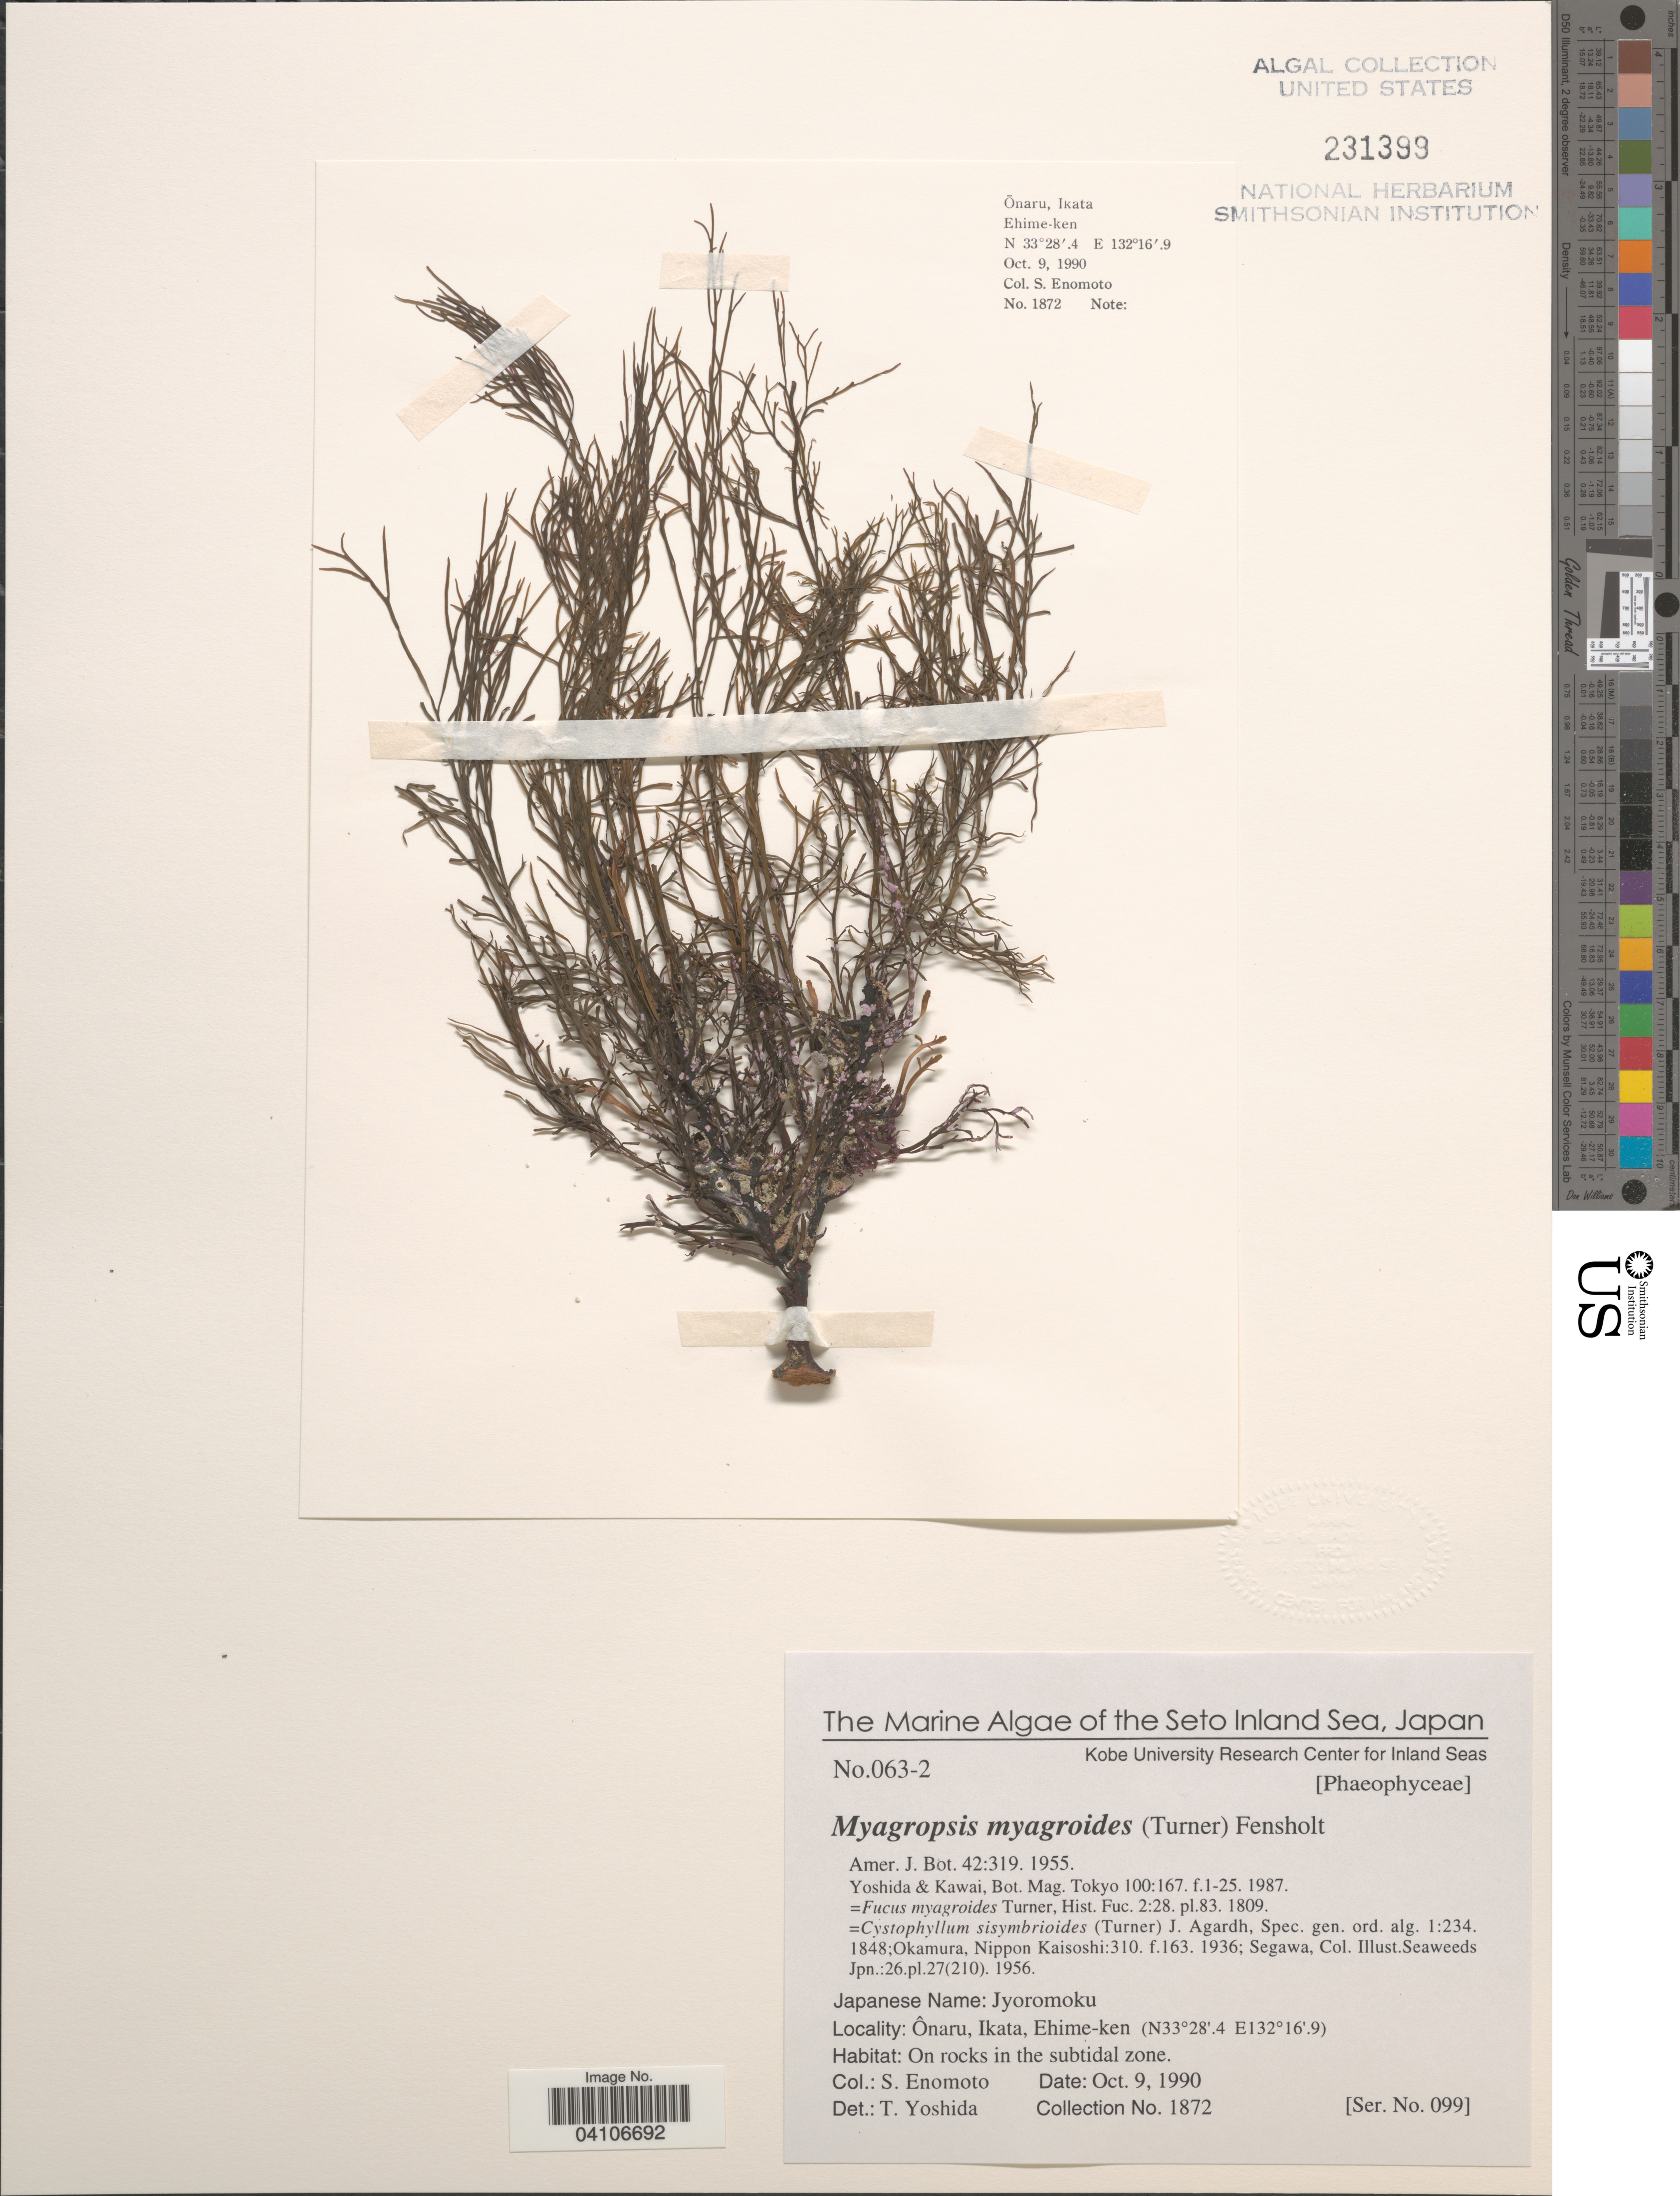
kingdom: Chromista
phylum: Ochrophyta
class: Phaeophyceae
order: Fucales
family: Sargassaceae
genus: Myagropsis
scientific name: Myagropsis myagroides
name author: (H. Mertens & Turner) Fensholt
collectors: S. Enomoto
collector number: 1872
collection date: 1990-10-09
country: Japan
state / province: Ehime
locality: The Seto Inland Sea. Ônaru, Ikata, Ehime-ken.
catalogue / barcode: US 231399